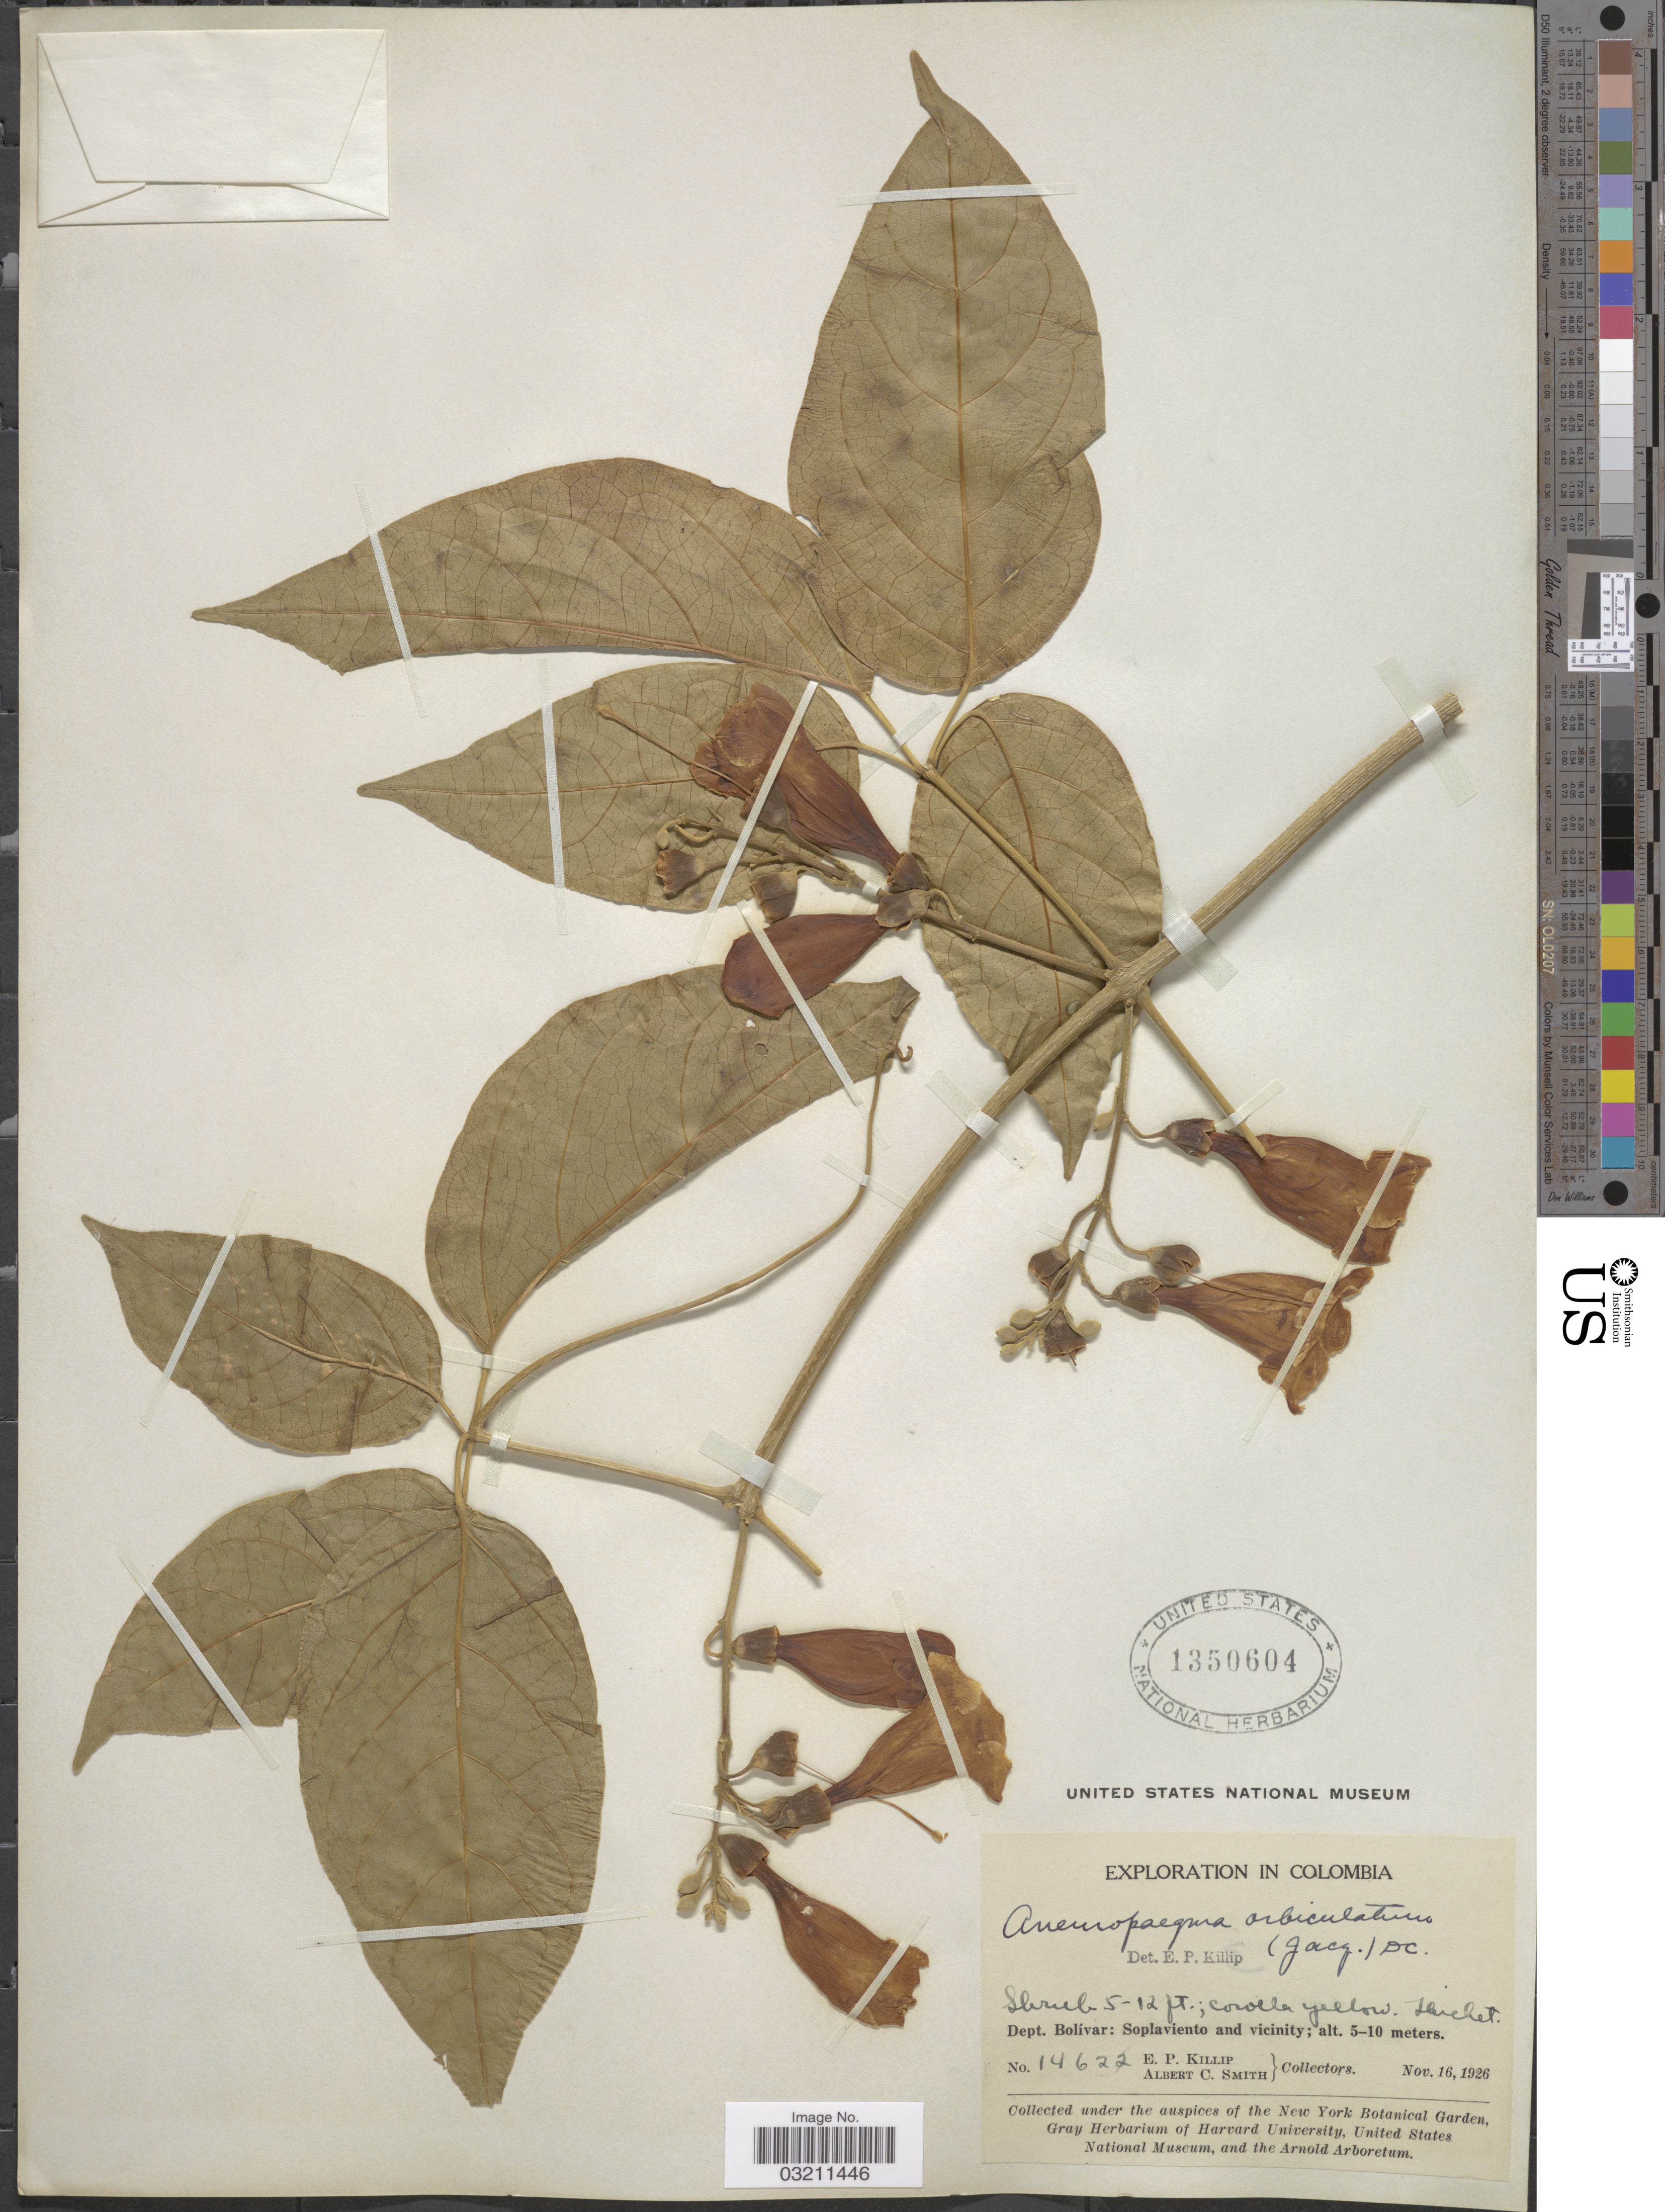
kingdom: Plantae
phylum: Tracheophyta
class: Magnoliopsida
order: Lamiales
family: Bignoniaceae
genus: Amphilophium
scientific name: Amphilophium orbiculatum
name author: (Jacq.) DC.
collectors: E. P. Killip & A. C. Smith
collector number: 14622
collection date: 1926-11-16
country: Colombia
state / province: Bolívar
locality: Dept. Bolívar: Soplaviento and vicinity.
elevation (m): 5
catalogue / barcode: US 1350604